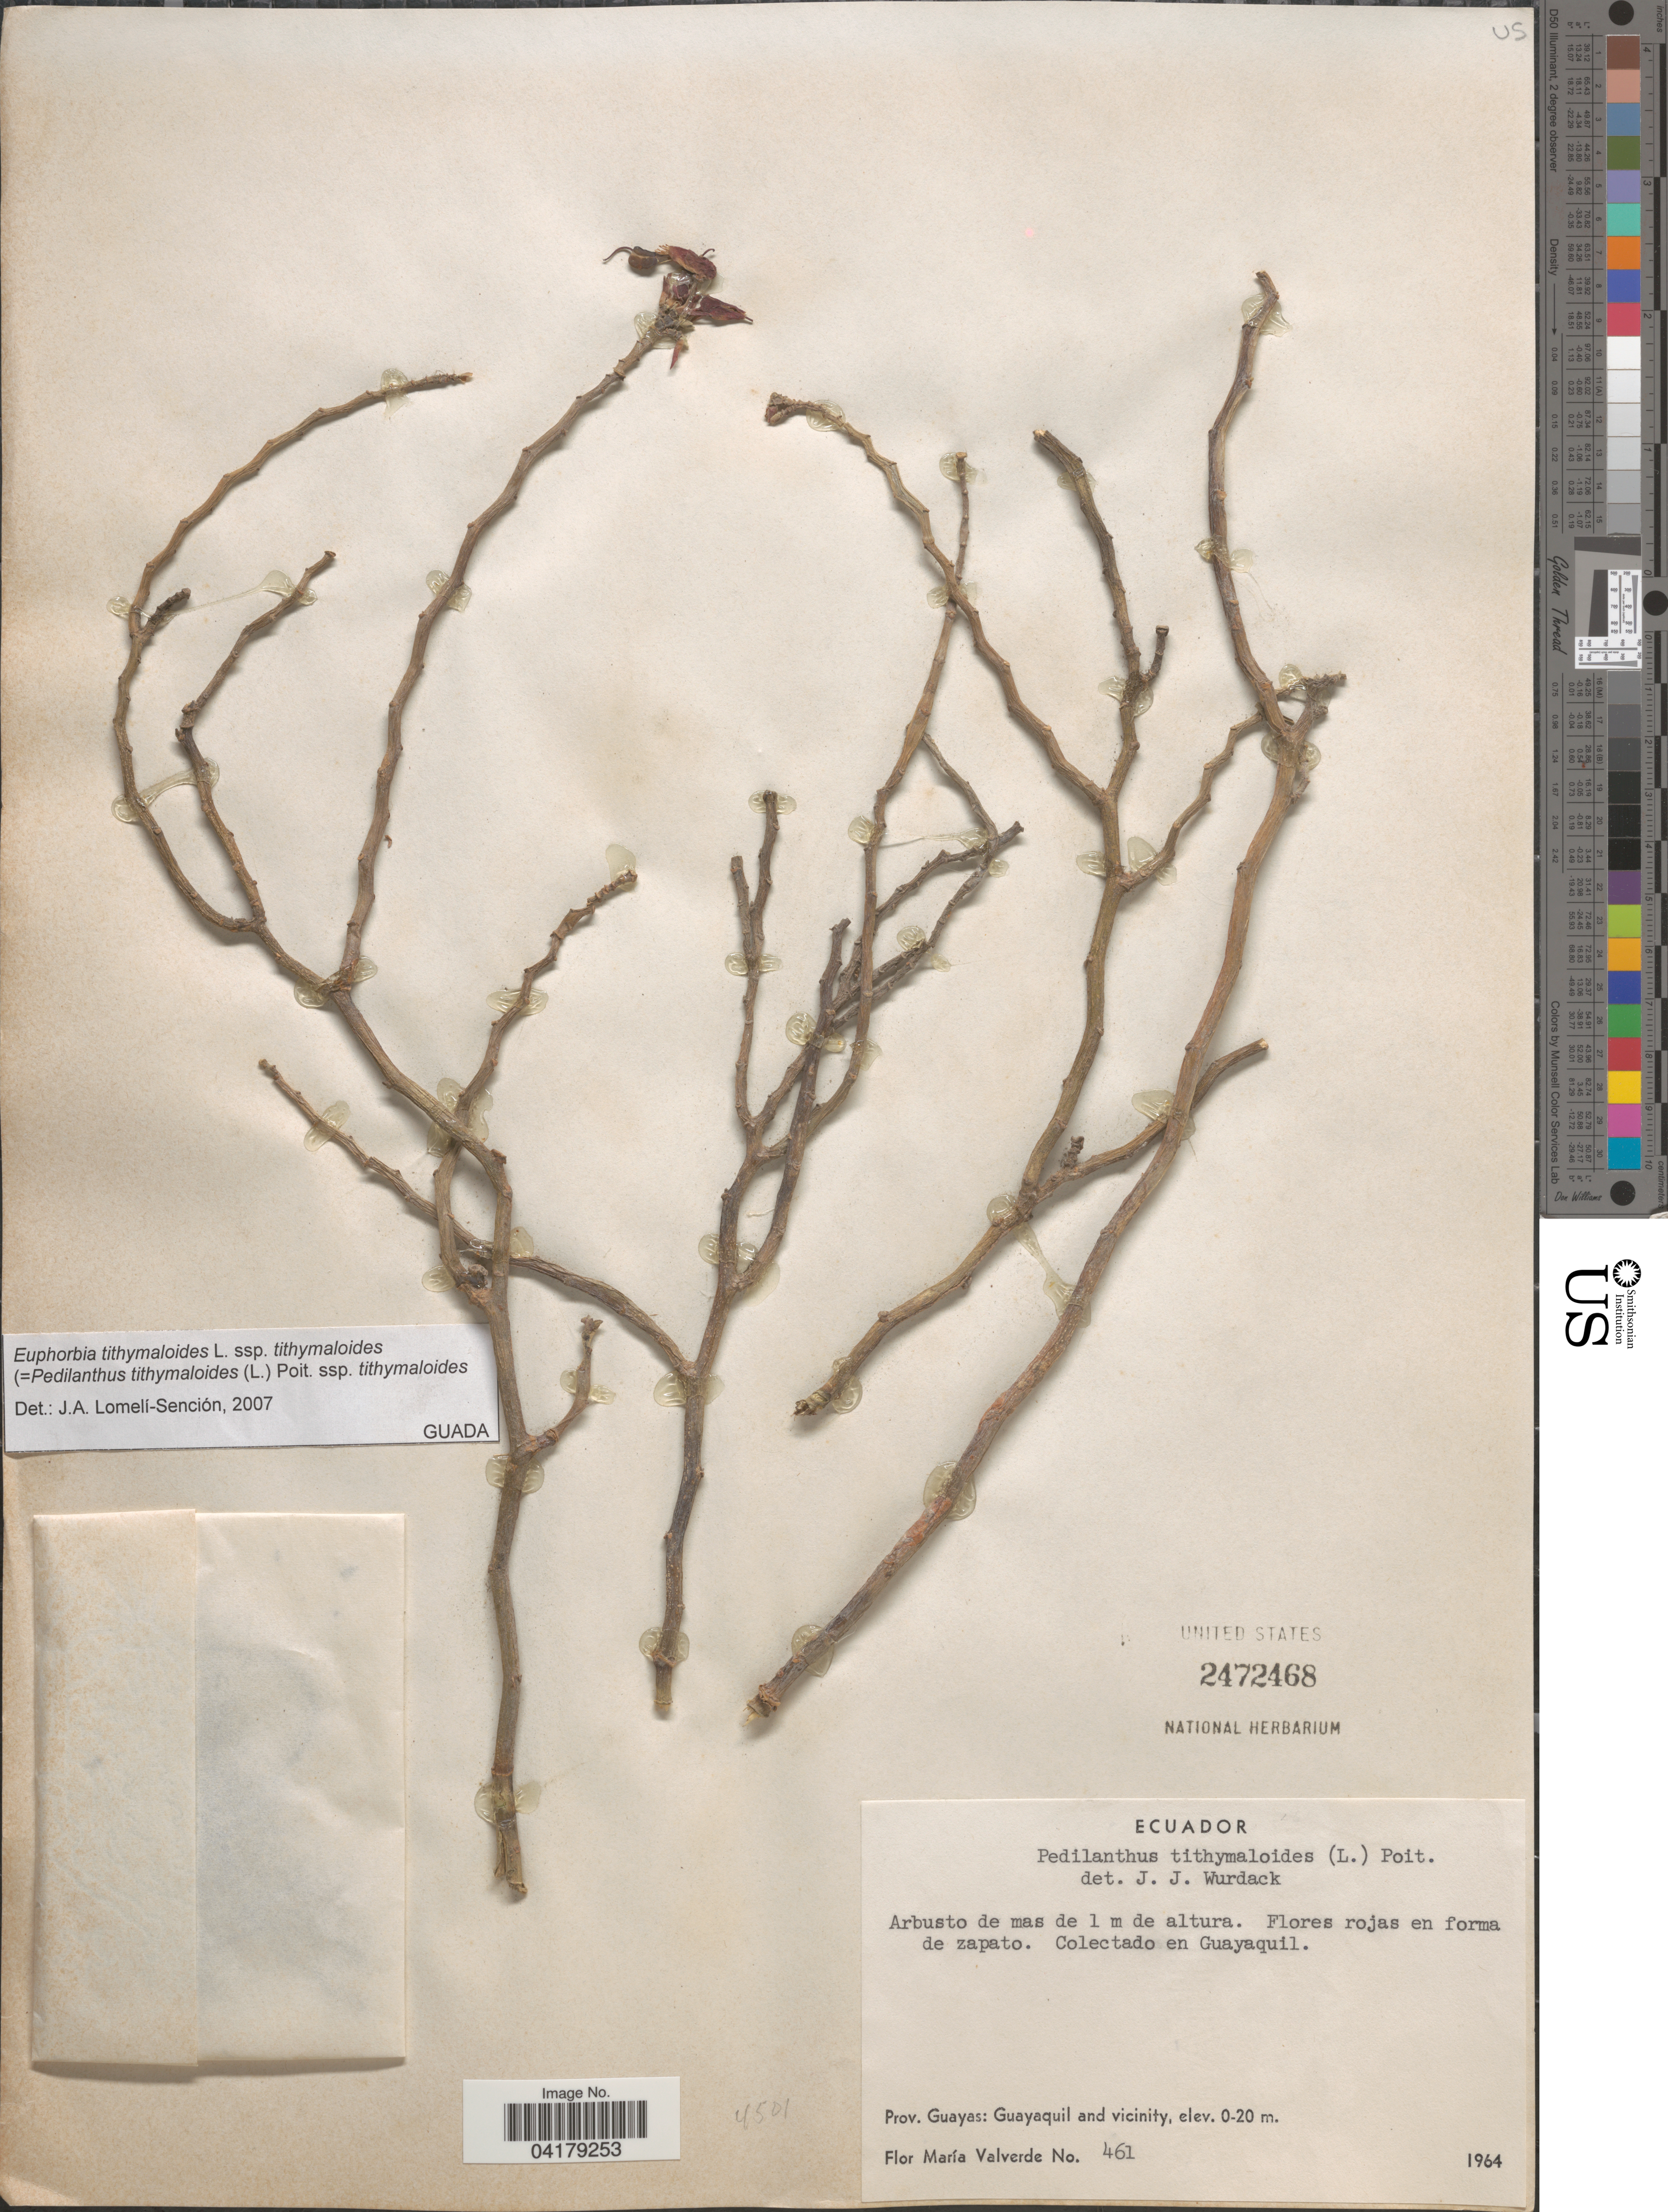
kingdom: Plantae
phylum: Tracheophyta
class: Magnoliopsida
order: Malpighiales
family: Euphorbiaceae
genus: Euphorbia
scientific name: Euphorbia tithymaloides subsp. tithymaloides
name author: L.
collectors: F. M. Valverde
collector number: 461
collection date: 1964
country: Ecuador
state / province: Guayas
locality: En Guayaquil. Guayaquil and vicinity.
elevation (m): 0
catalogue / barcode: US 2472468